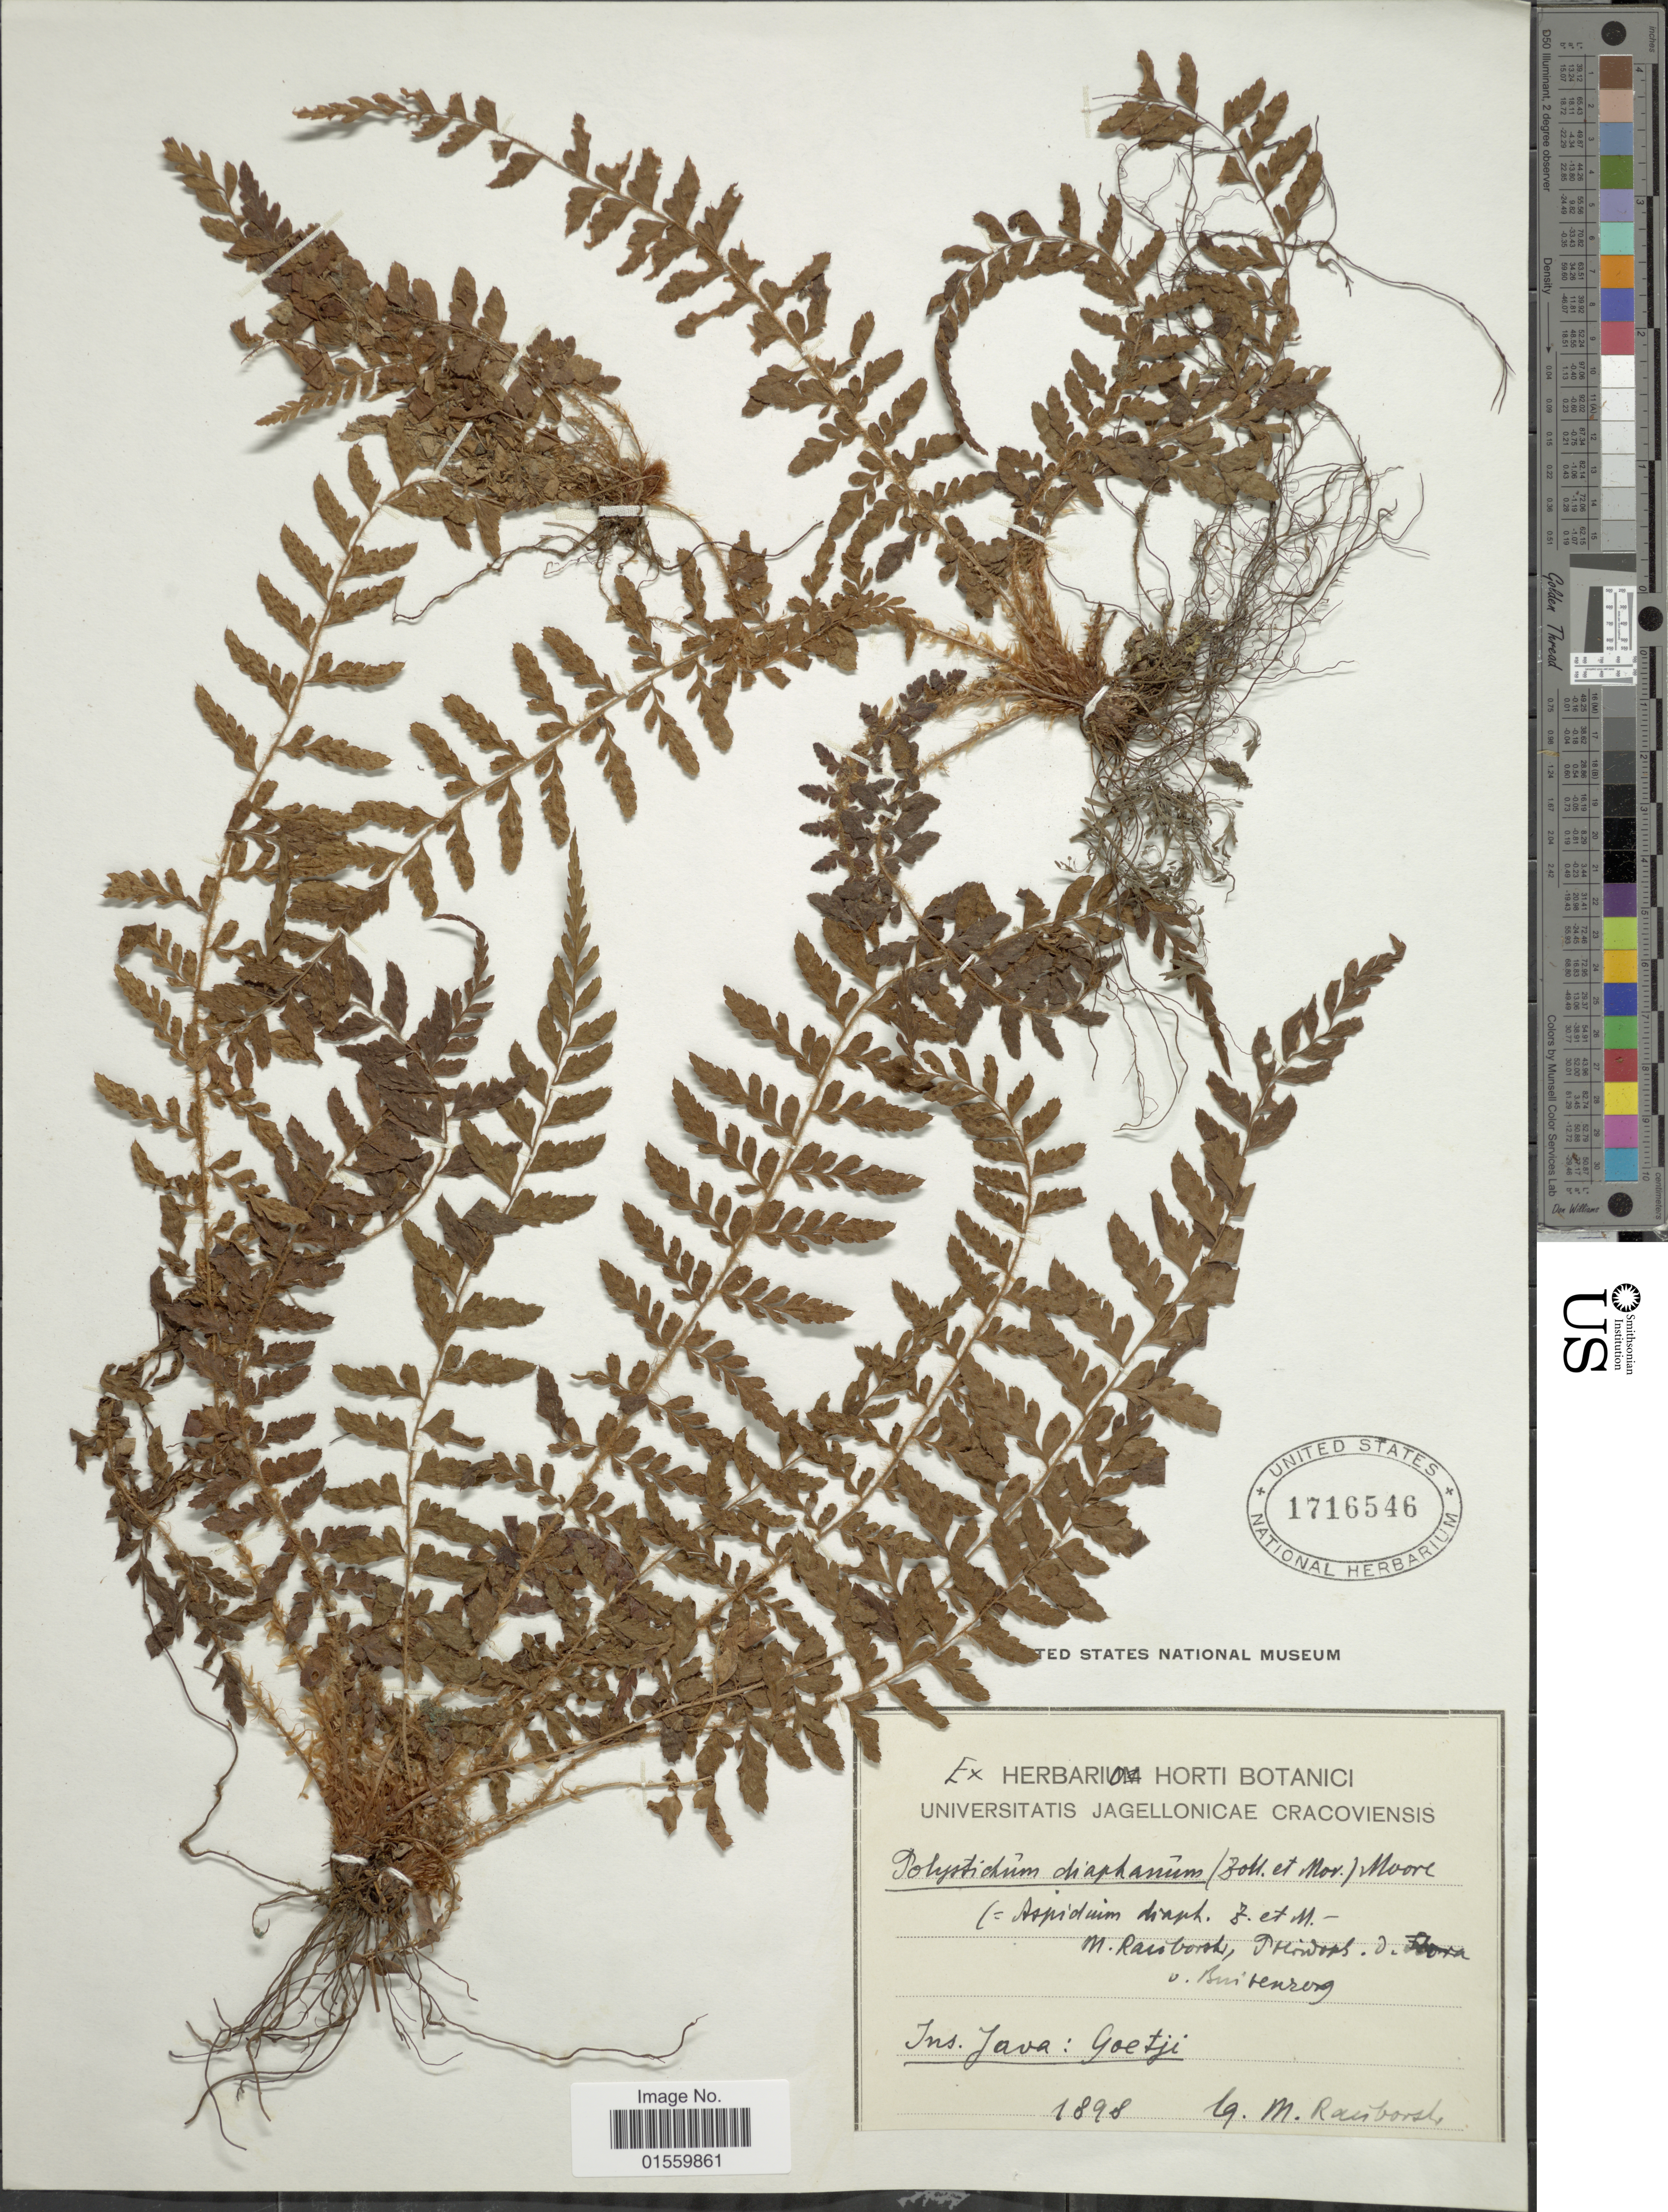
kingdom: Plantae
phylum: Tracheophyta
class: Polypodiopsida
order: Polypodiales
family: Dryopteridaceae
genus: Polystichum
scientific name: Polystichum diaphanum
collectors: M. Raciborski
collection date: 1898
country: Indonesia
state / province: Java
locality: Ins. Java: Goetji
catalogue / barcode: US 1716546